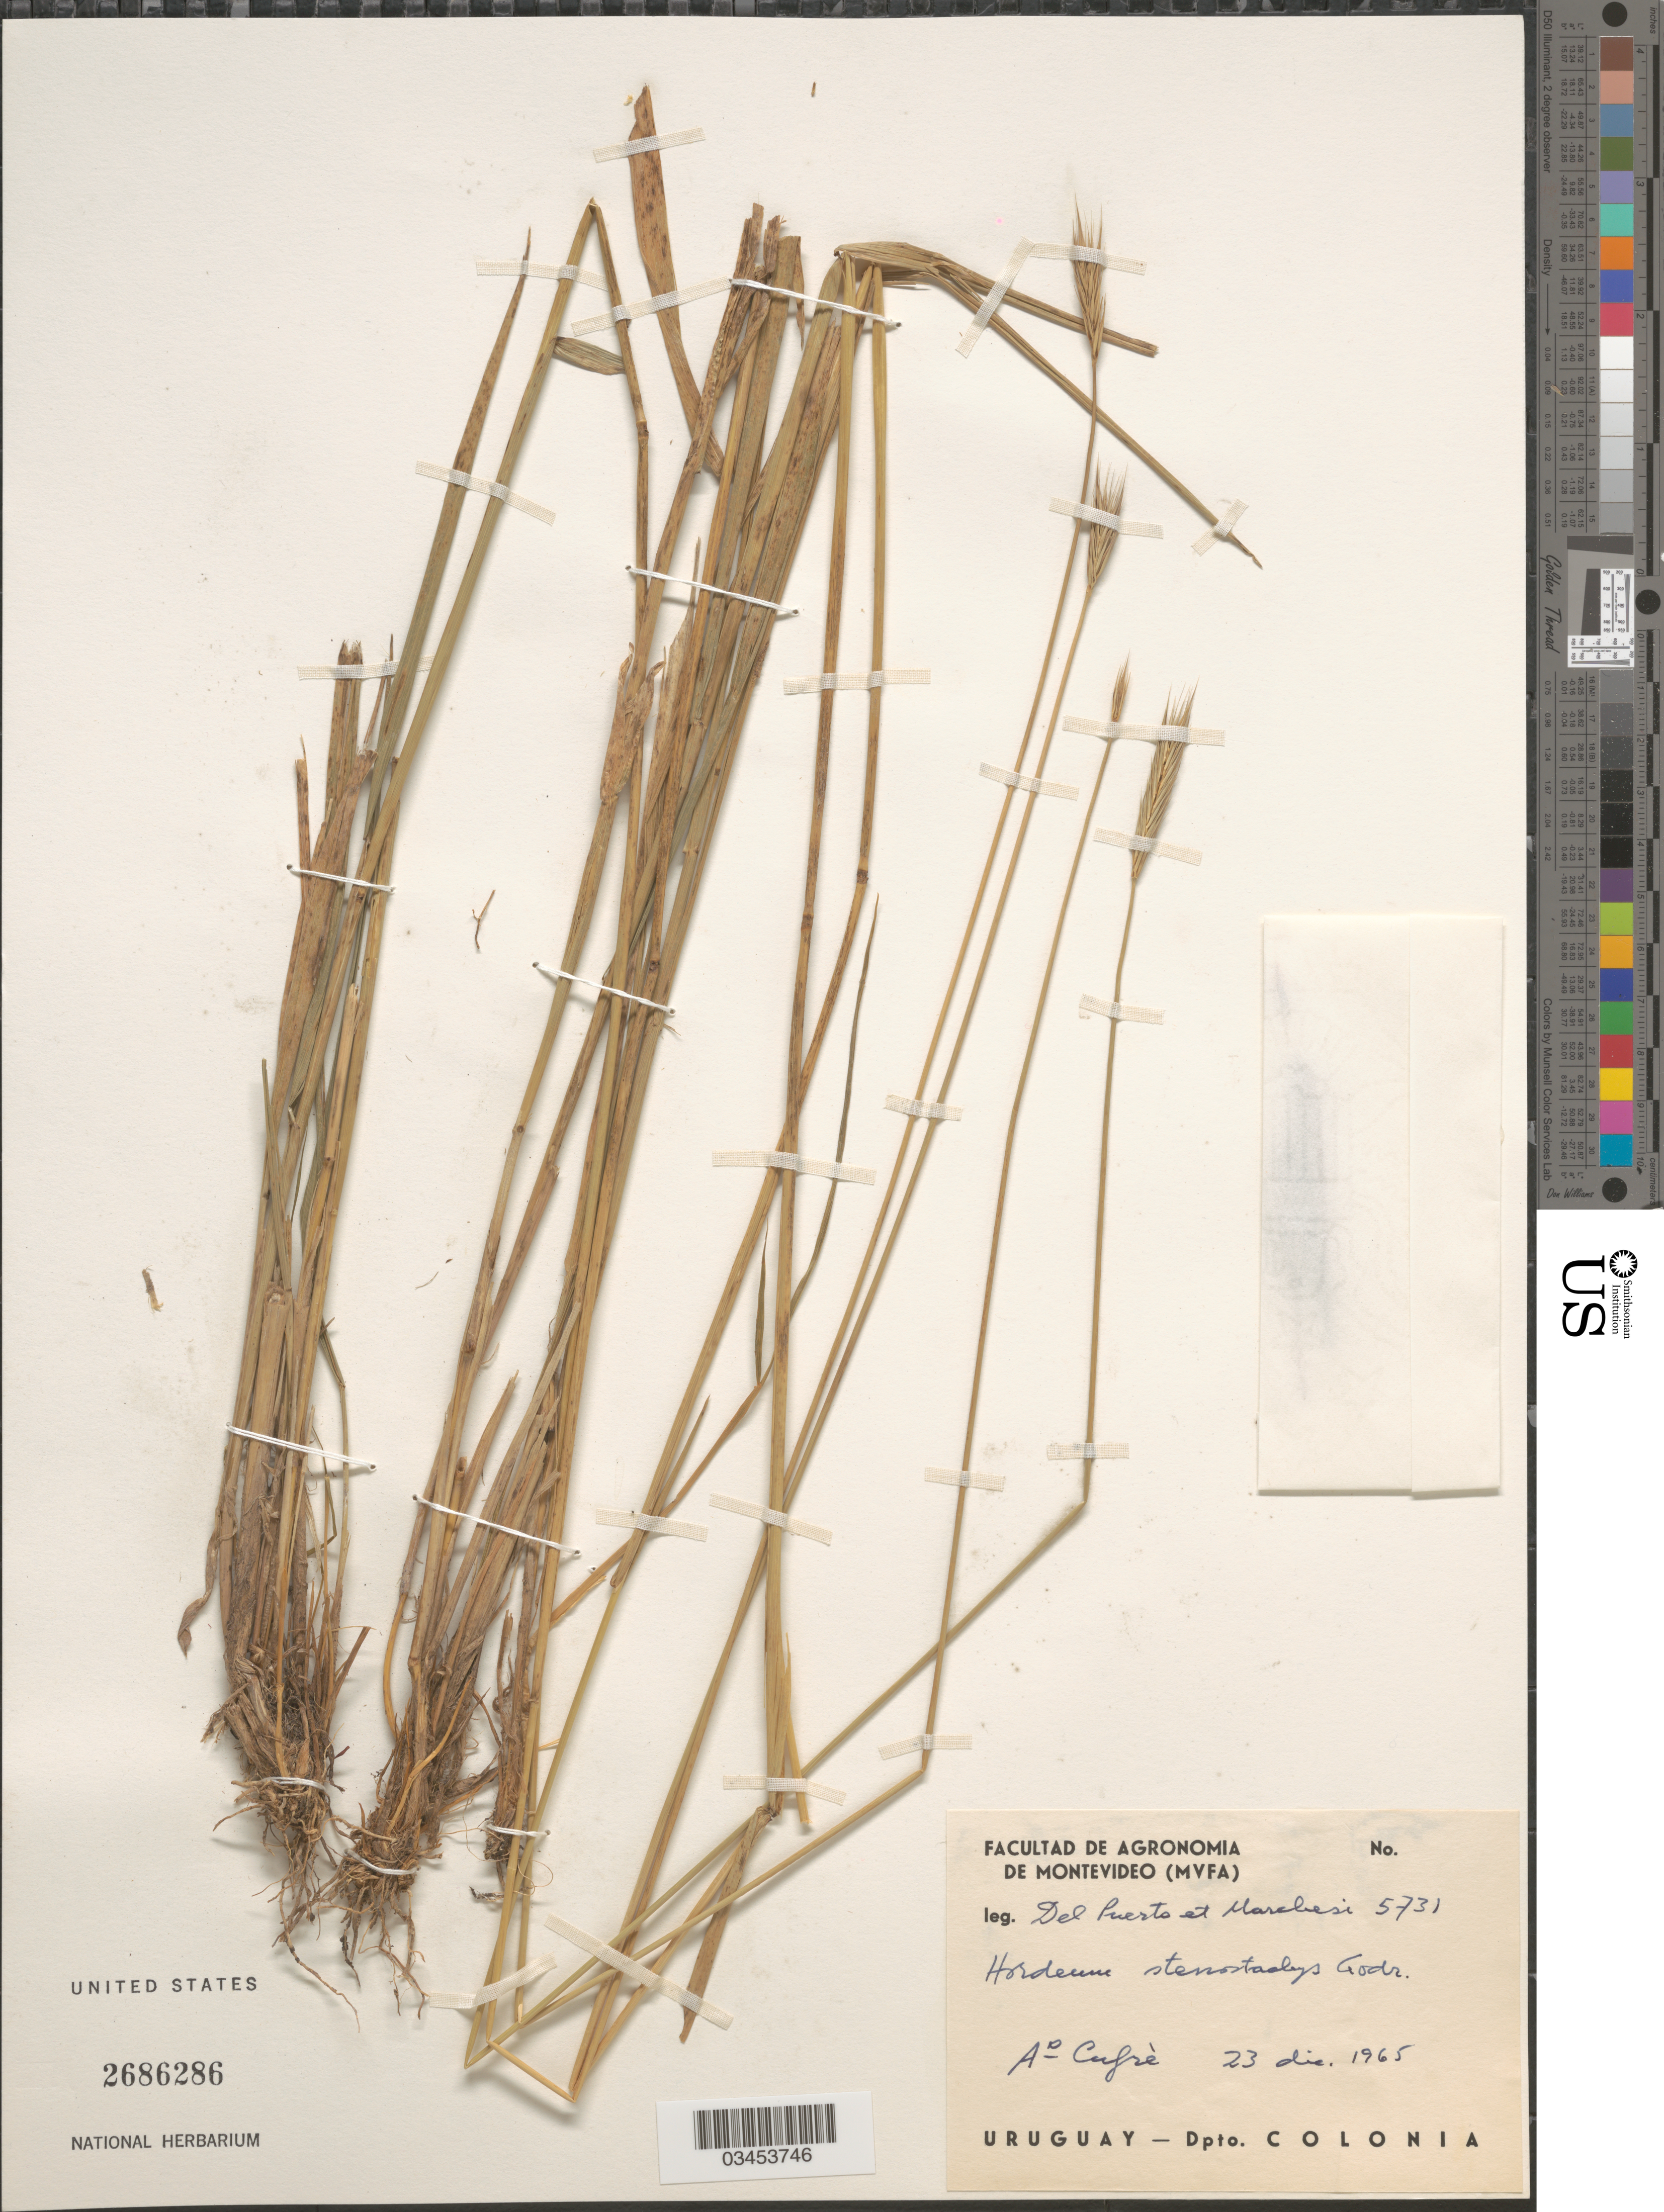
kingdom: Plantae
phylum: Tracheophyta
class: Liliopsida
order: Poales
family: Poaceae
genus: Hordeum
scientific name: Hordeum stenostachys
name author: Godr.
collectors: Del Puerto & Marchesi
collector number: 5731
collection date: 1965-12-23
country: Uruguay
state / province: Colonia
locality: Ad Cufrè. Dpto. Colonia.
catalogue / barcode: US 2686286